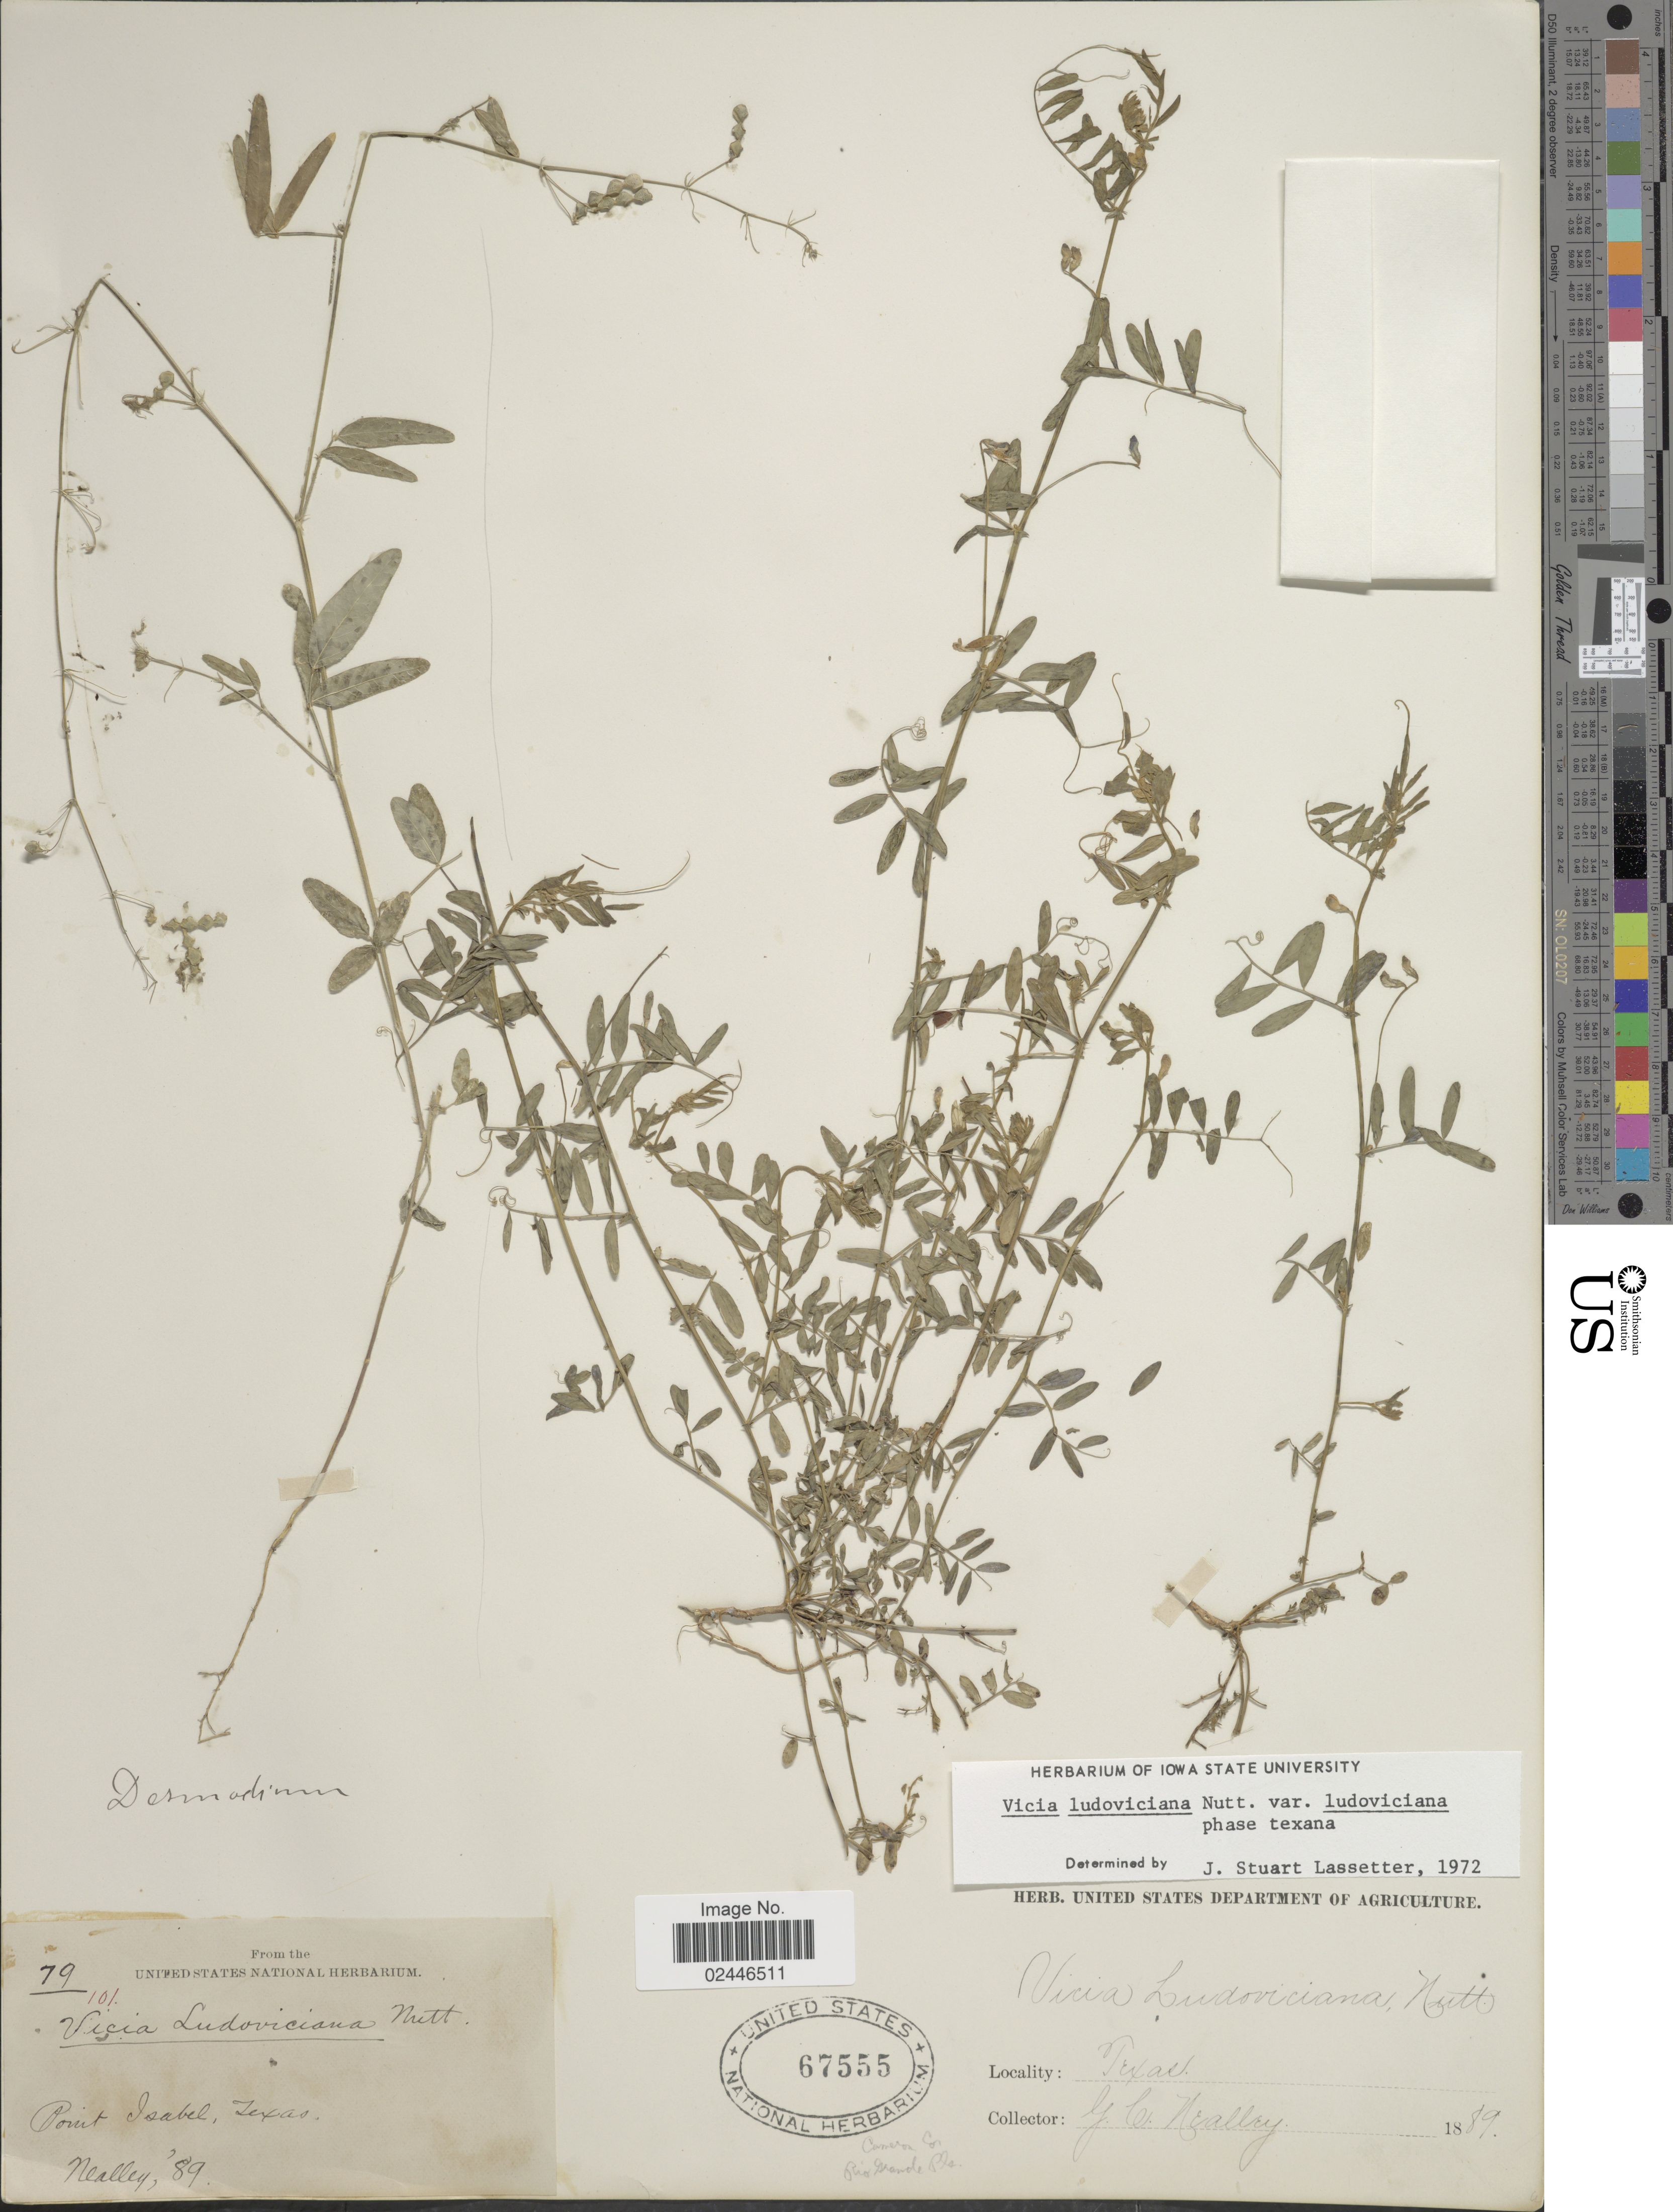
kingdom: Plantae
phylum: Tracheophyta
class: Magnoliopsida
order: Fabales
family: Fabaceae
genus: Vicia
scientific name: Vicia ludoviciana var. ludoviciana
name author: Nutt. ex Torr. & A. Gray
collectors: G. C. Nealley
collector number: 79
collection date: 1889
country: United States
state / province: Texas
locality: Point Isabel, Cameron Co, Rio Grande Pl.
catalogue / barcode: US 67555